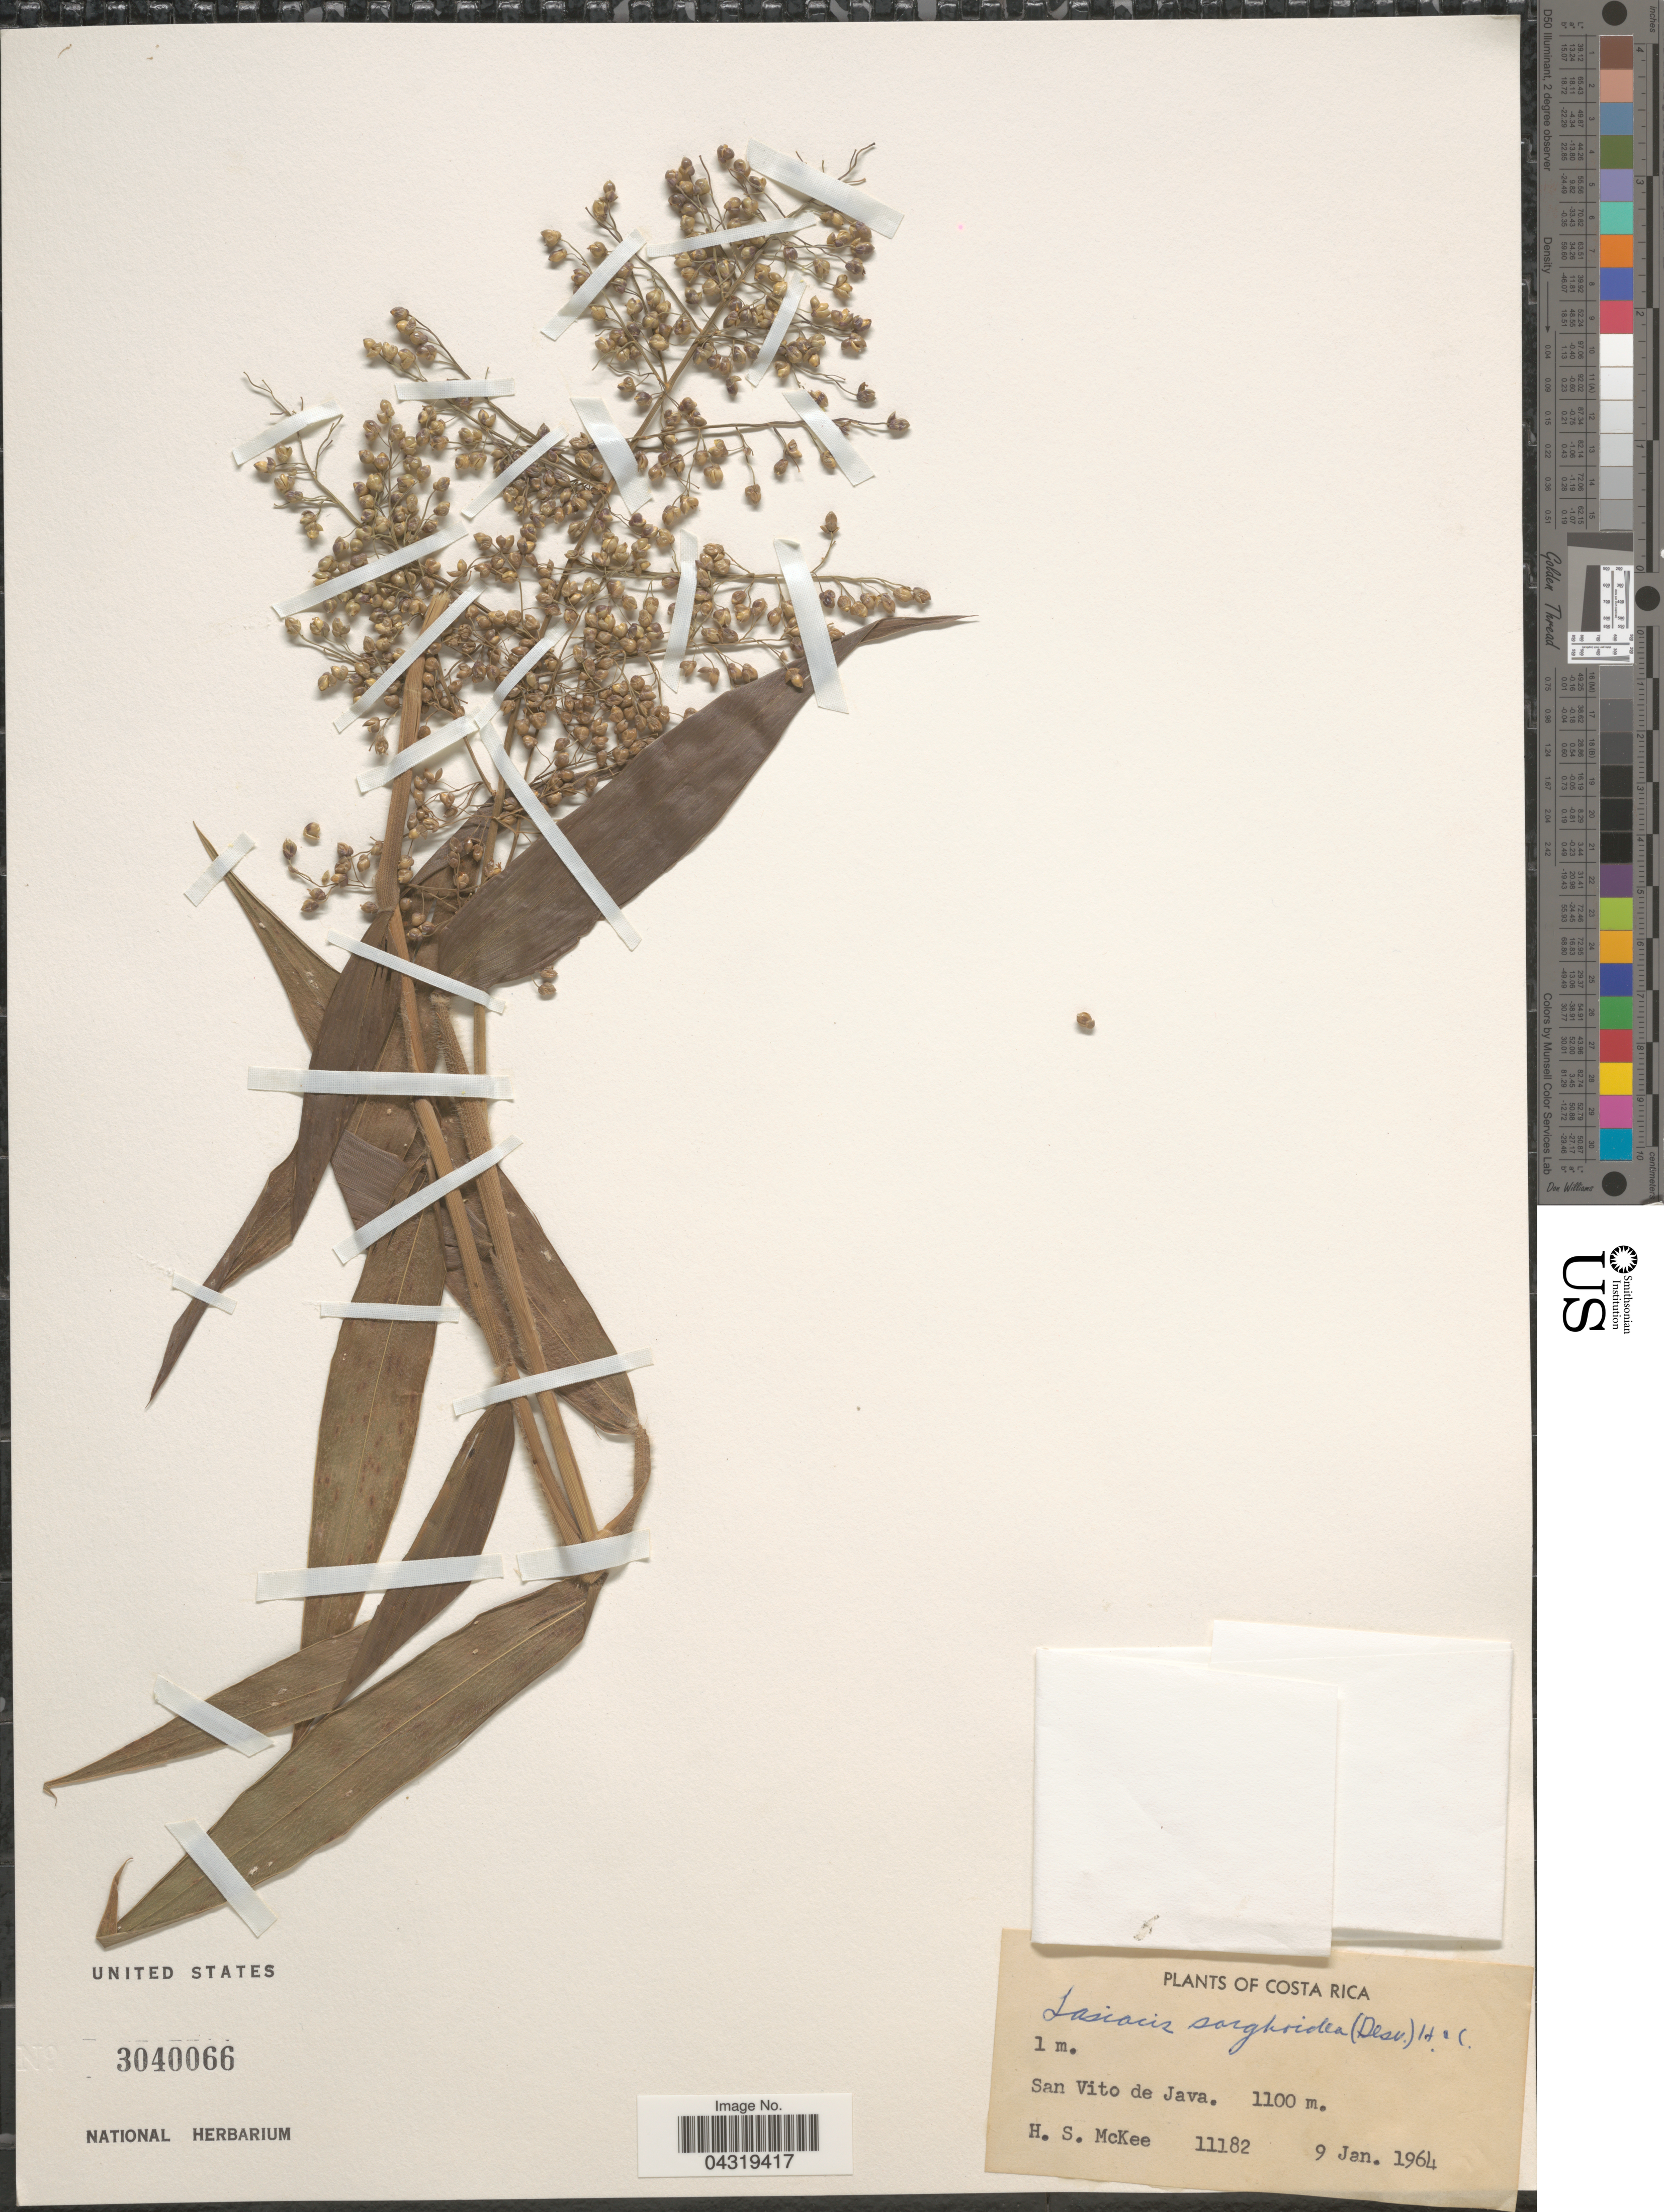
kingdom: Plantae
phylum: Tracheophyta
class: Liliopsida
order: Poales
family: Poaceae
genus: Lasiacis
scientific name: Lasiacis sorghoidea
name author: (Desv. ex Ham.) Hitchc. & Chase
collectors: H. S. McKee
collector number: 11182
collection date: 1964-01-09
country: Costa Rica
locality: San Vito de Java.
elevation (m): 1100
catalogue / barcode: US 3040066